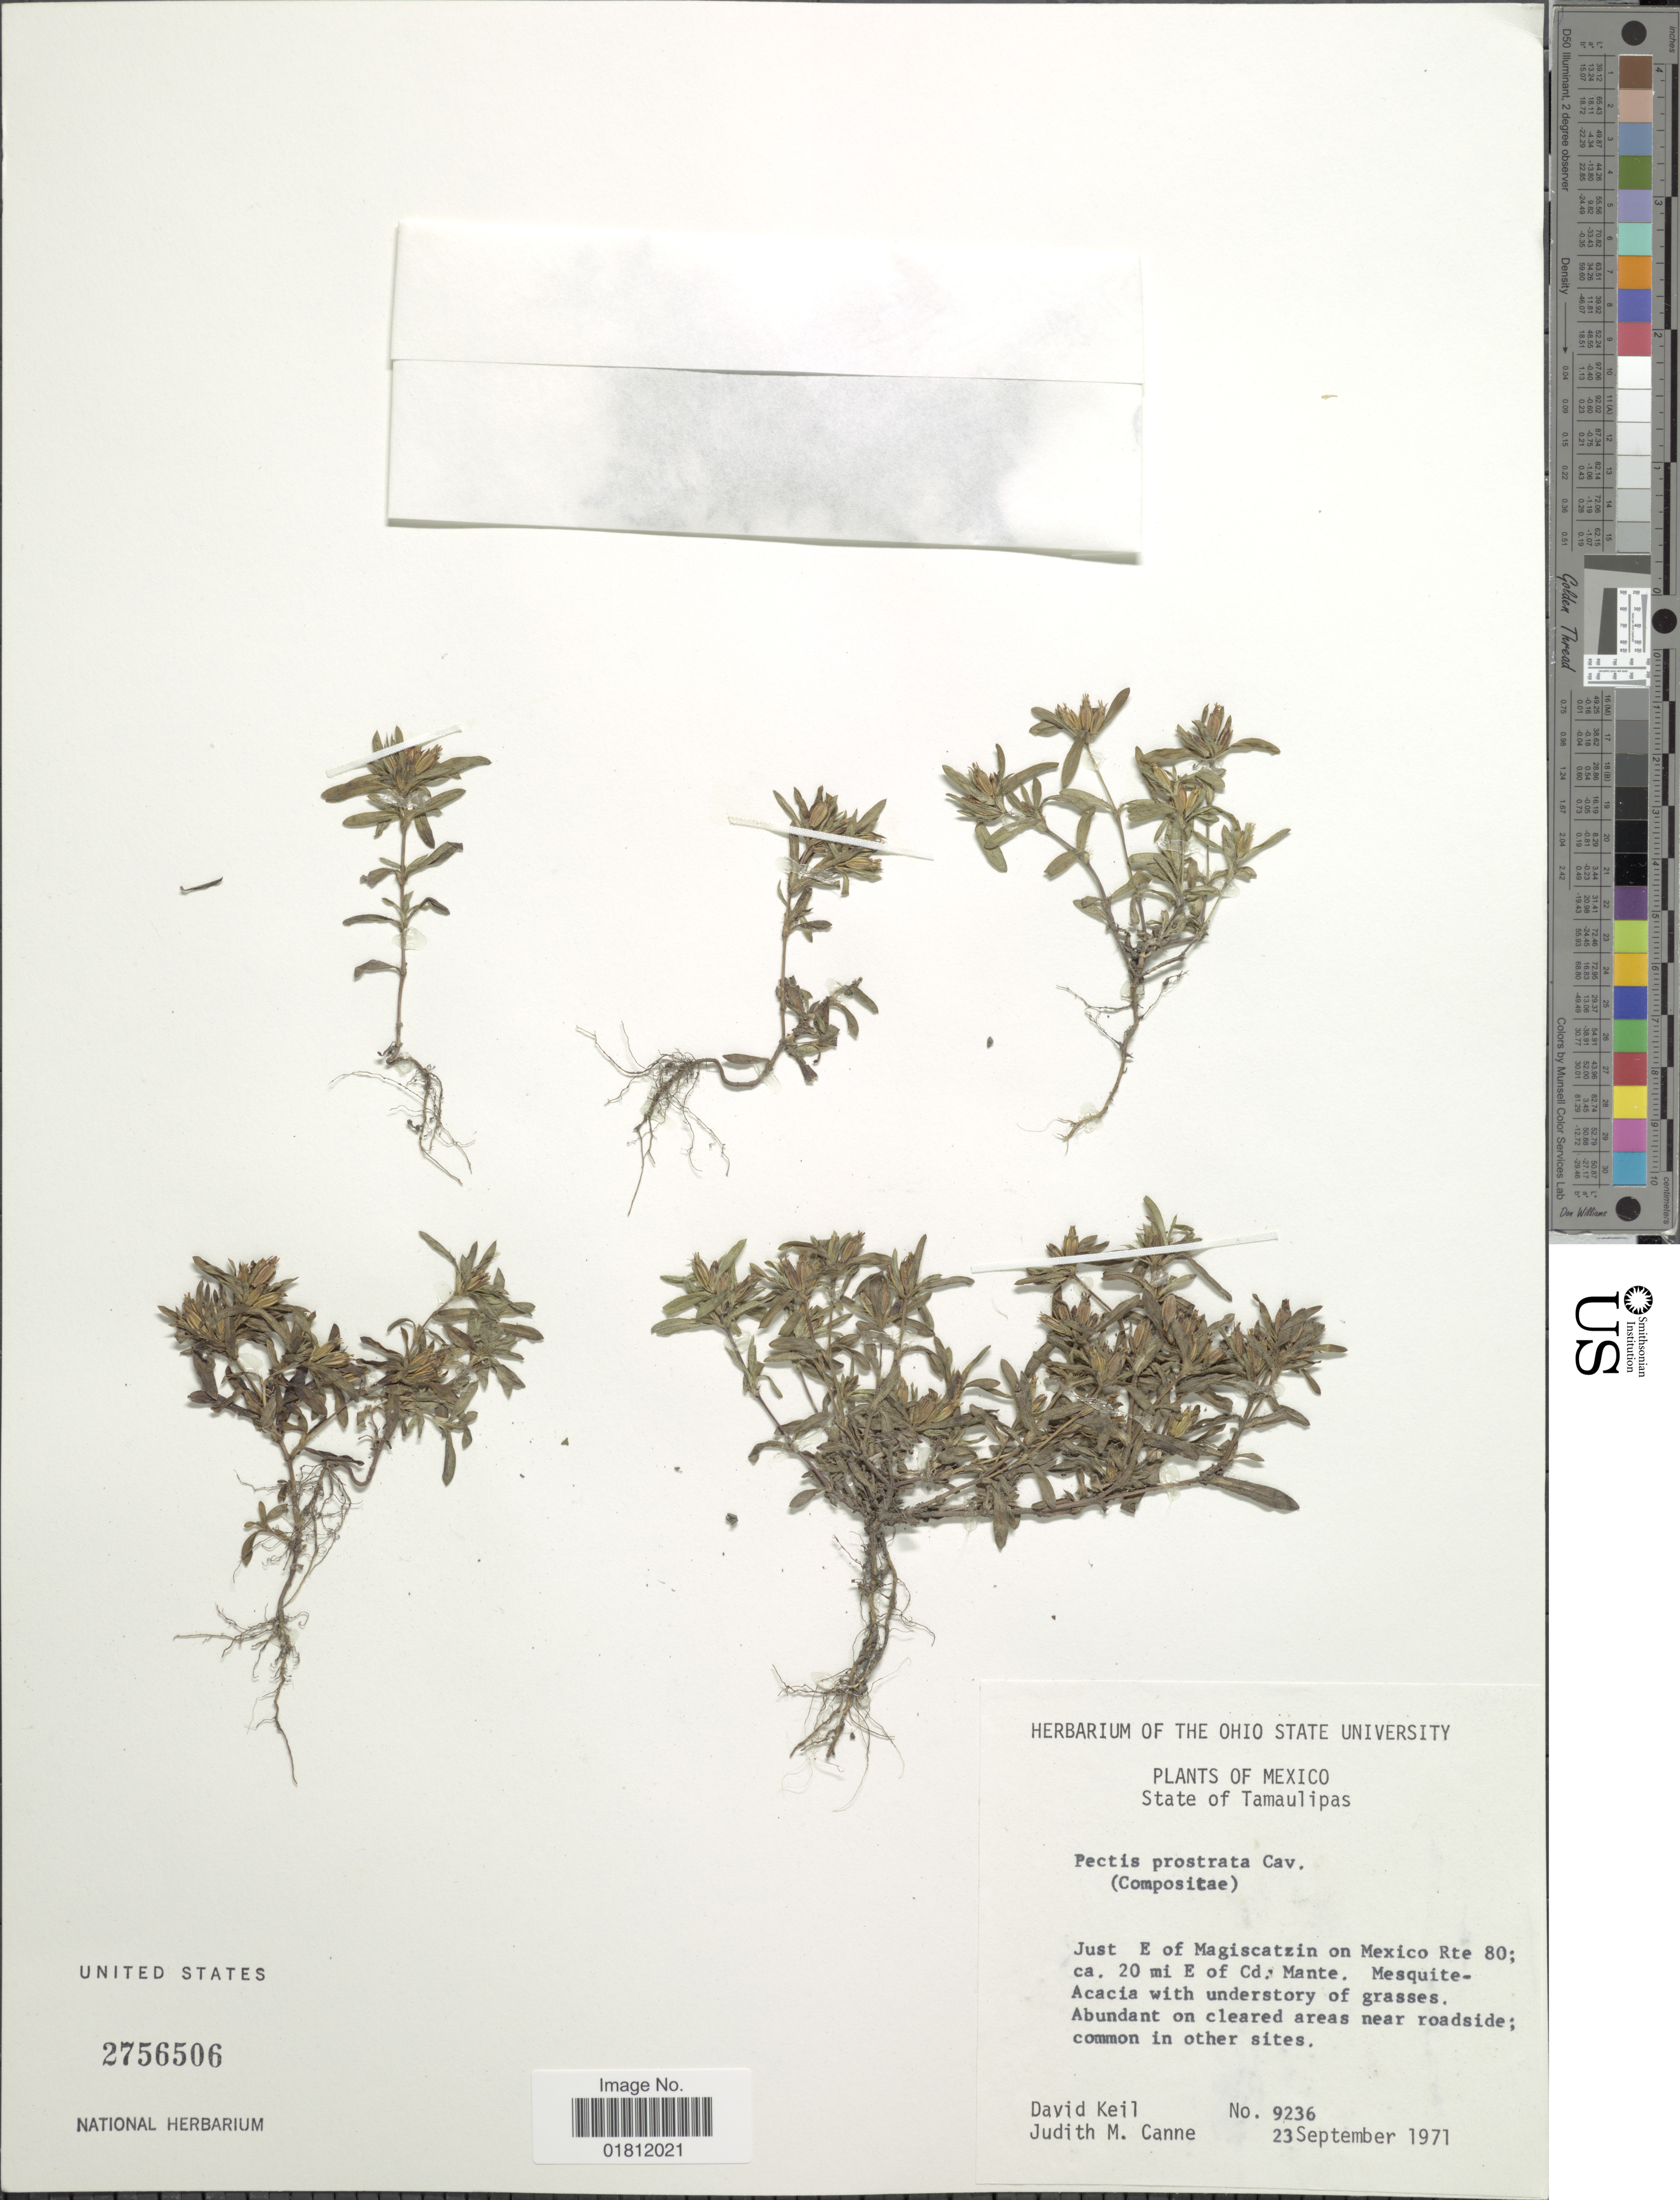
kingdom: Plantae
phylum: Tracheophyta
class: Magnoliopsida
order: Asterales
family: Asteraceae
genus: Pectis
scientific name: Pectis prostrata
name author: Cav.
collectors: D. J. Keil & J. M. Canne-Hilliker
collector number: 9236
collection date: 1971-09-23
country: Mexico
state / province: Tamaulipas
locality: State of Tamaulipas, Just E of Magiscatzin on Mexico Rte 80 ca. 20 mi E of Cd. Mante.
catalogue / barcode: US 2756506